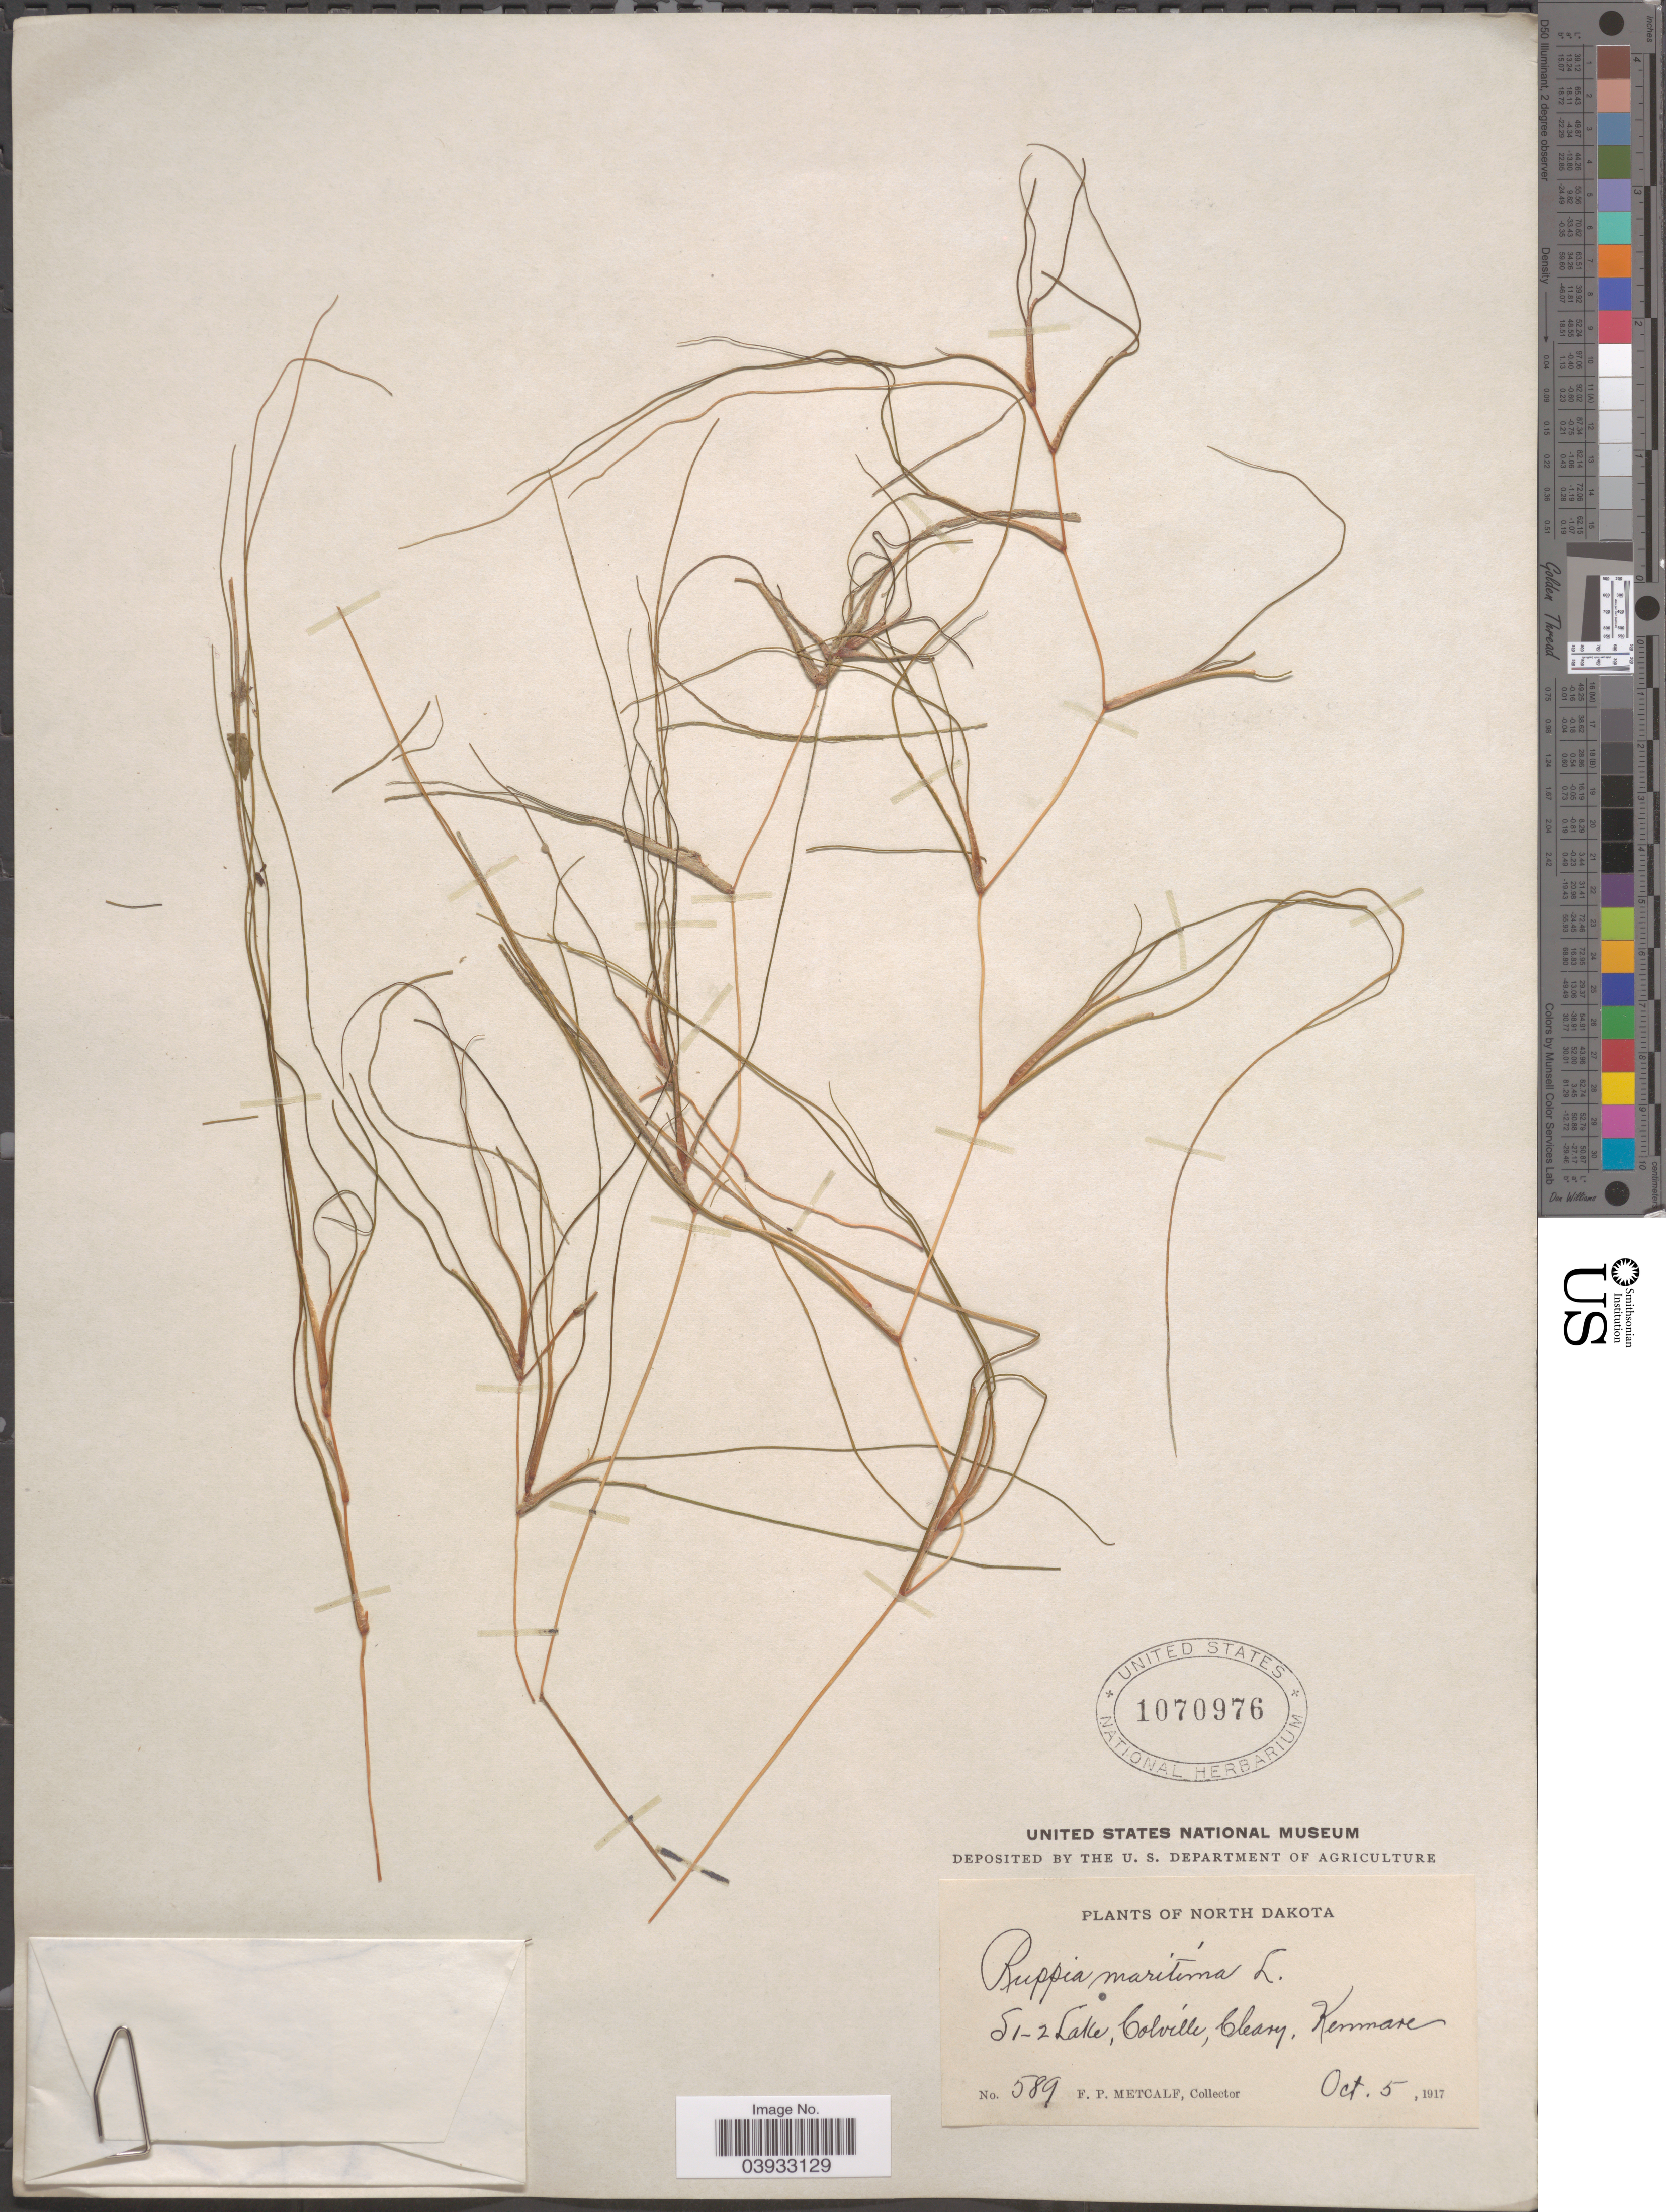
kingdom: Plantae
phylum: Tracheophyta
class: Liliopsida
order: Alismatales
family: Ruppiaceae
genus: Ruppia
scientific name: Ruppia maritima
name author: L.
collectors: F. Metcalf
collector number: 589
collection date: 1917-10-05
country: United States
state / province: North Dakota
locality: S1-2 Lake, Colville, Cleary. Kenmare.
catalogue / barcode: US 1070976